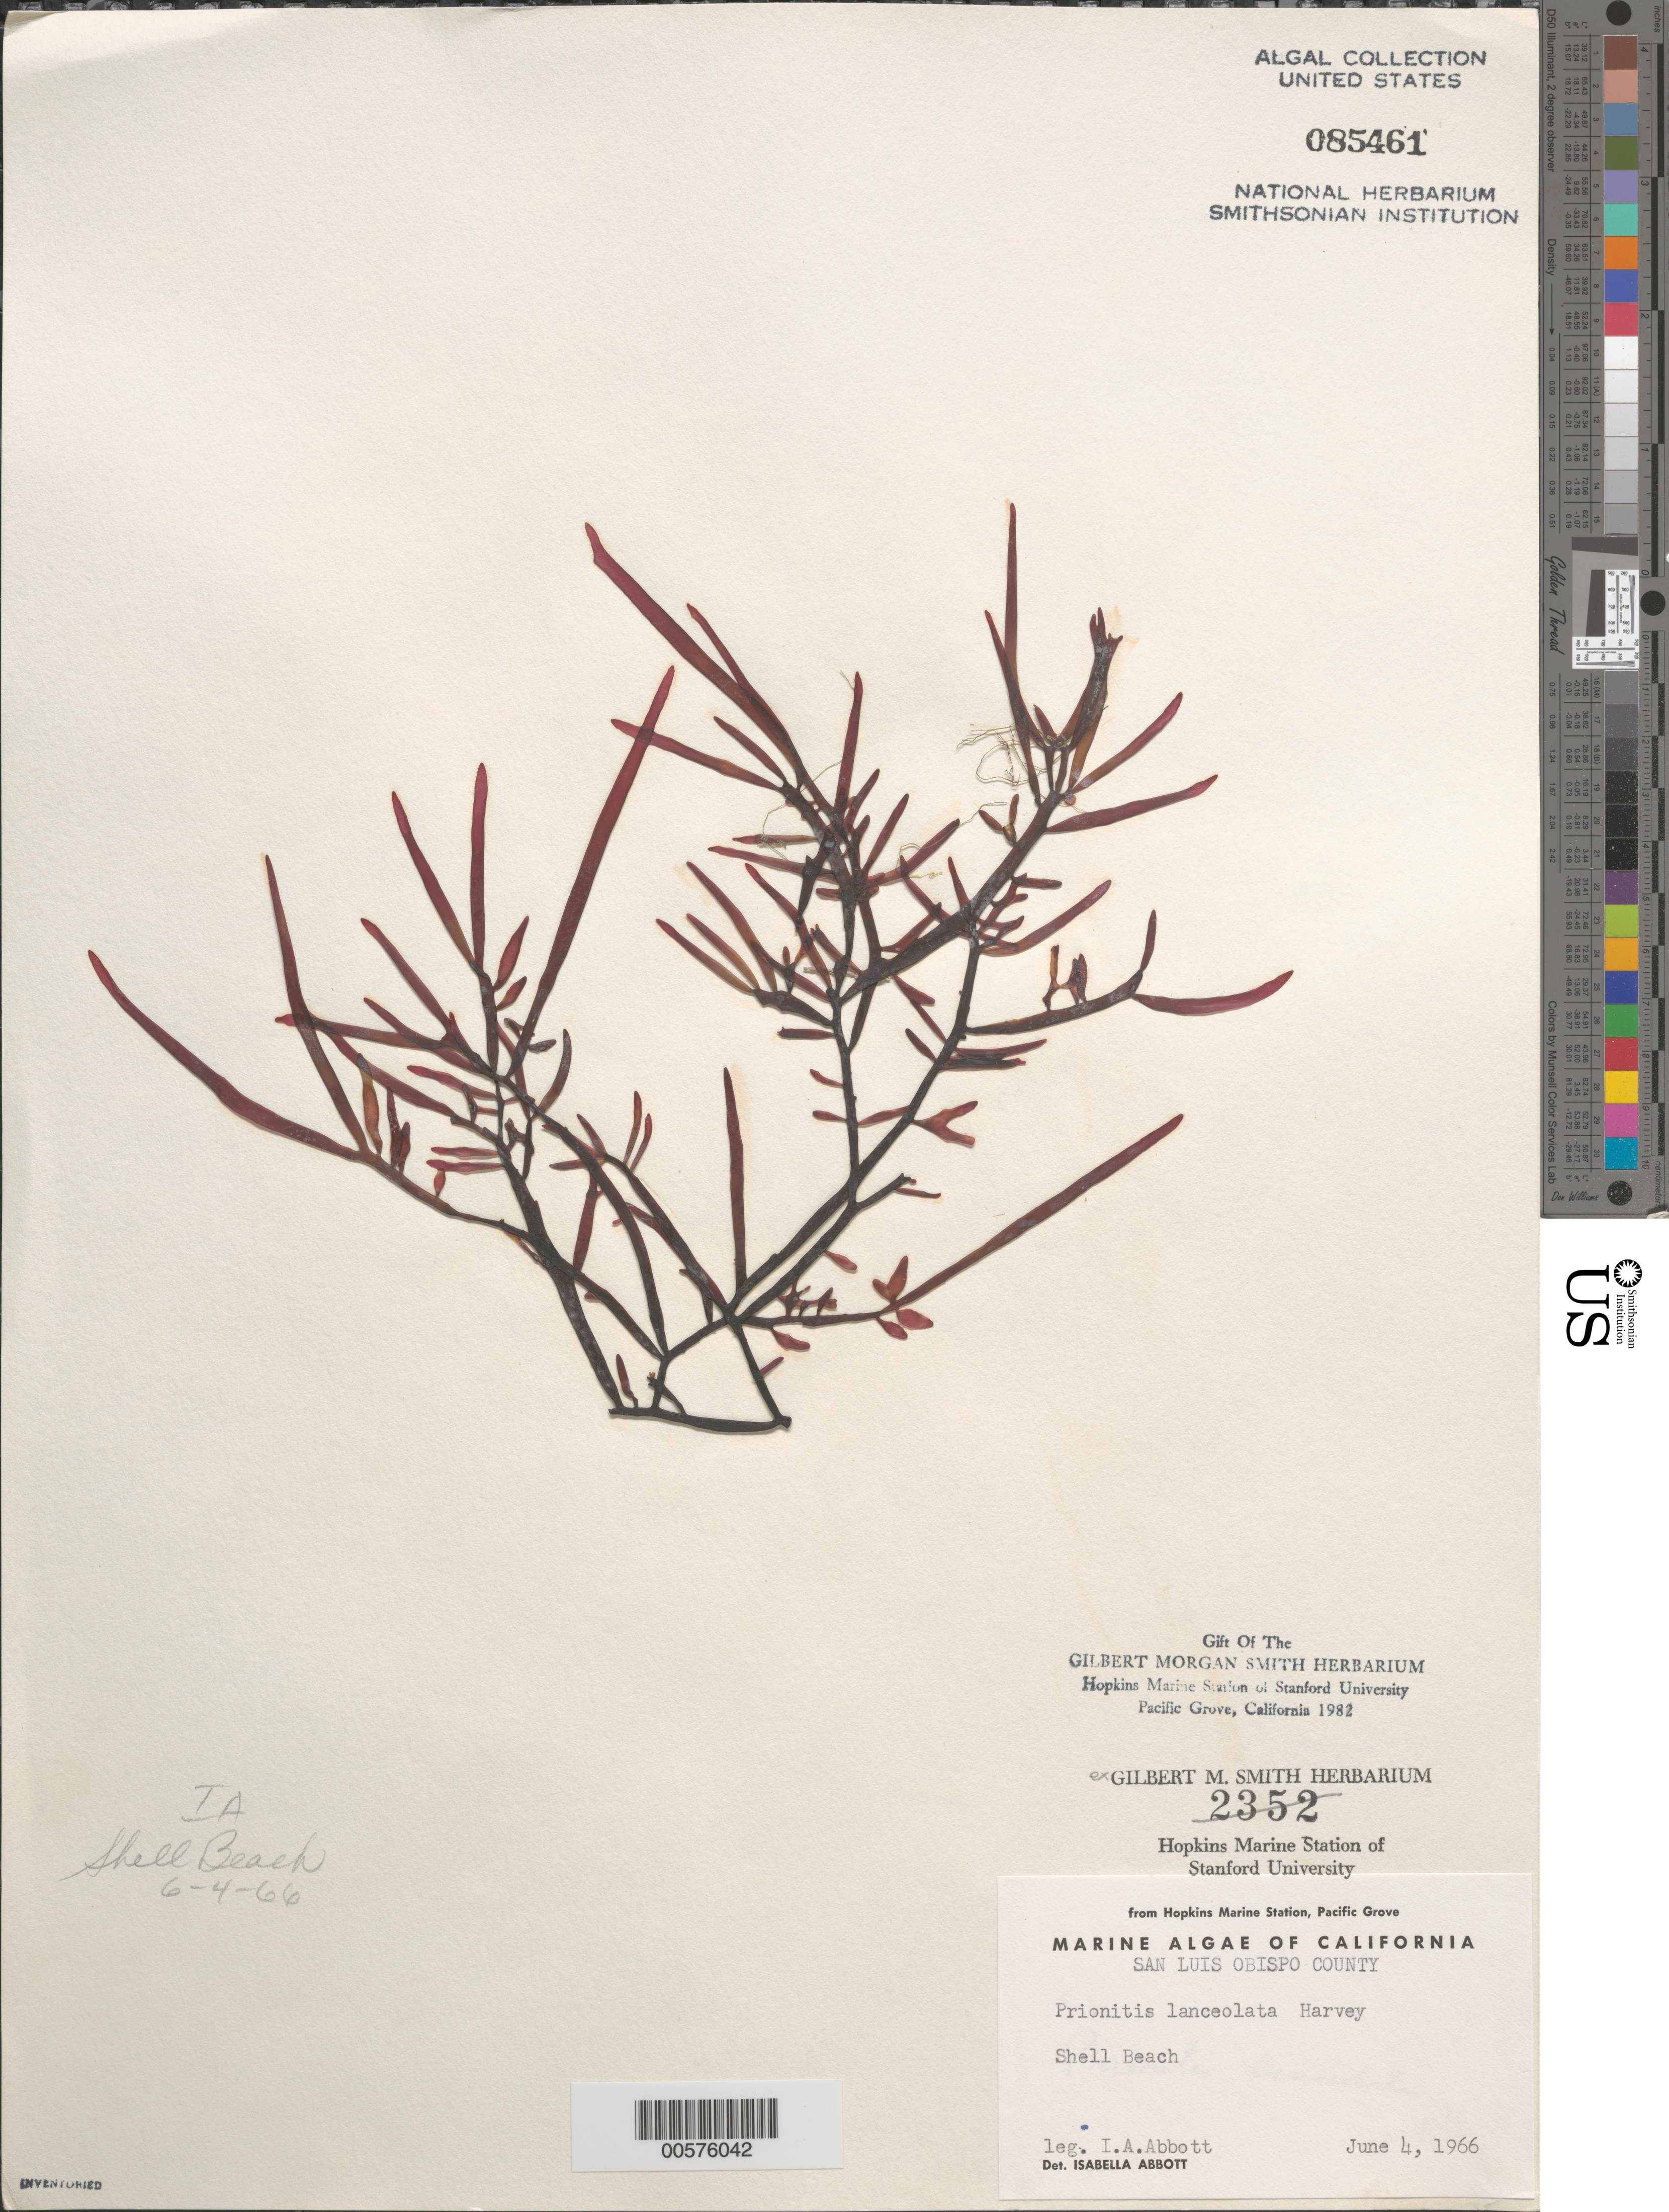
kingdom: Plantae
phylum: Rhodophyta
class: Florideophyceae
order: Cryptonemiales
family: Cryptonemiaceae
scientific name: Prionitis lanceolata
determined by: Abbott, Isabella A.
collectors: I. A. Abbott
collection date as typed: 04 Jun 1966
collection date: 1966-06-04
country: United States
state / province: California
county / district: San Luis Obispo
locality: Shell Beach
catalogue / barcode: US 85461